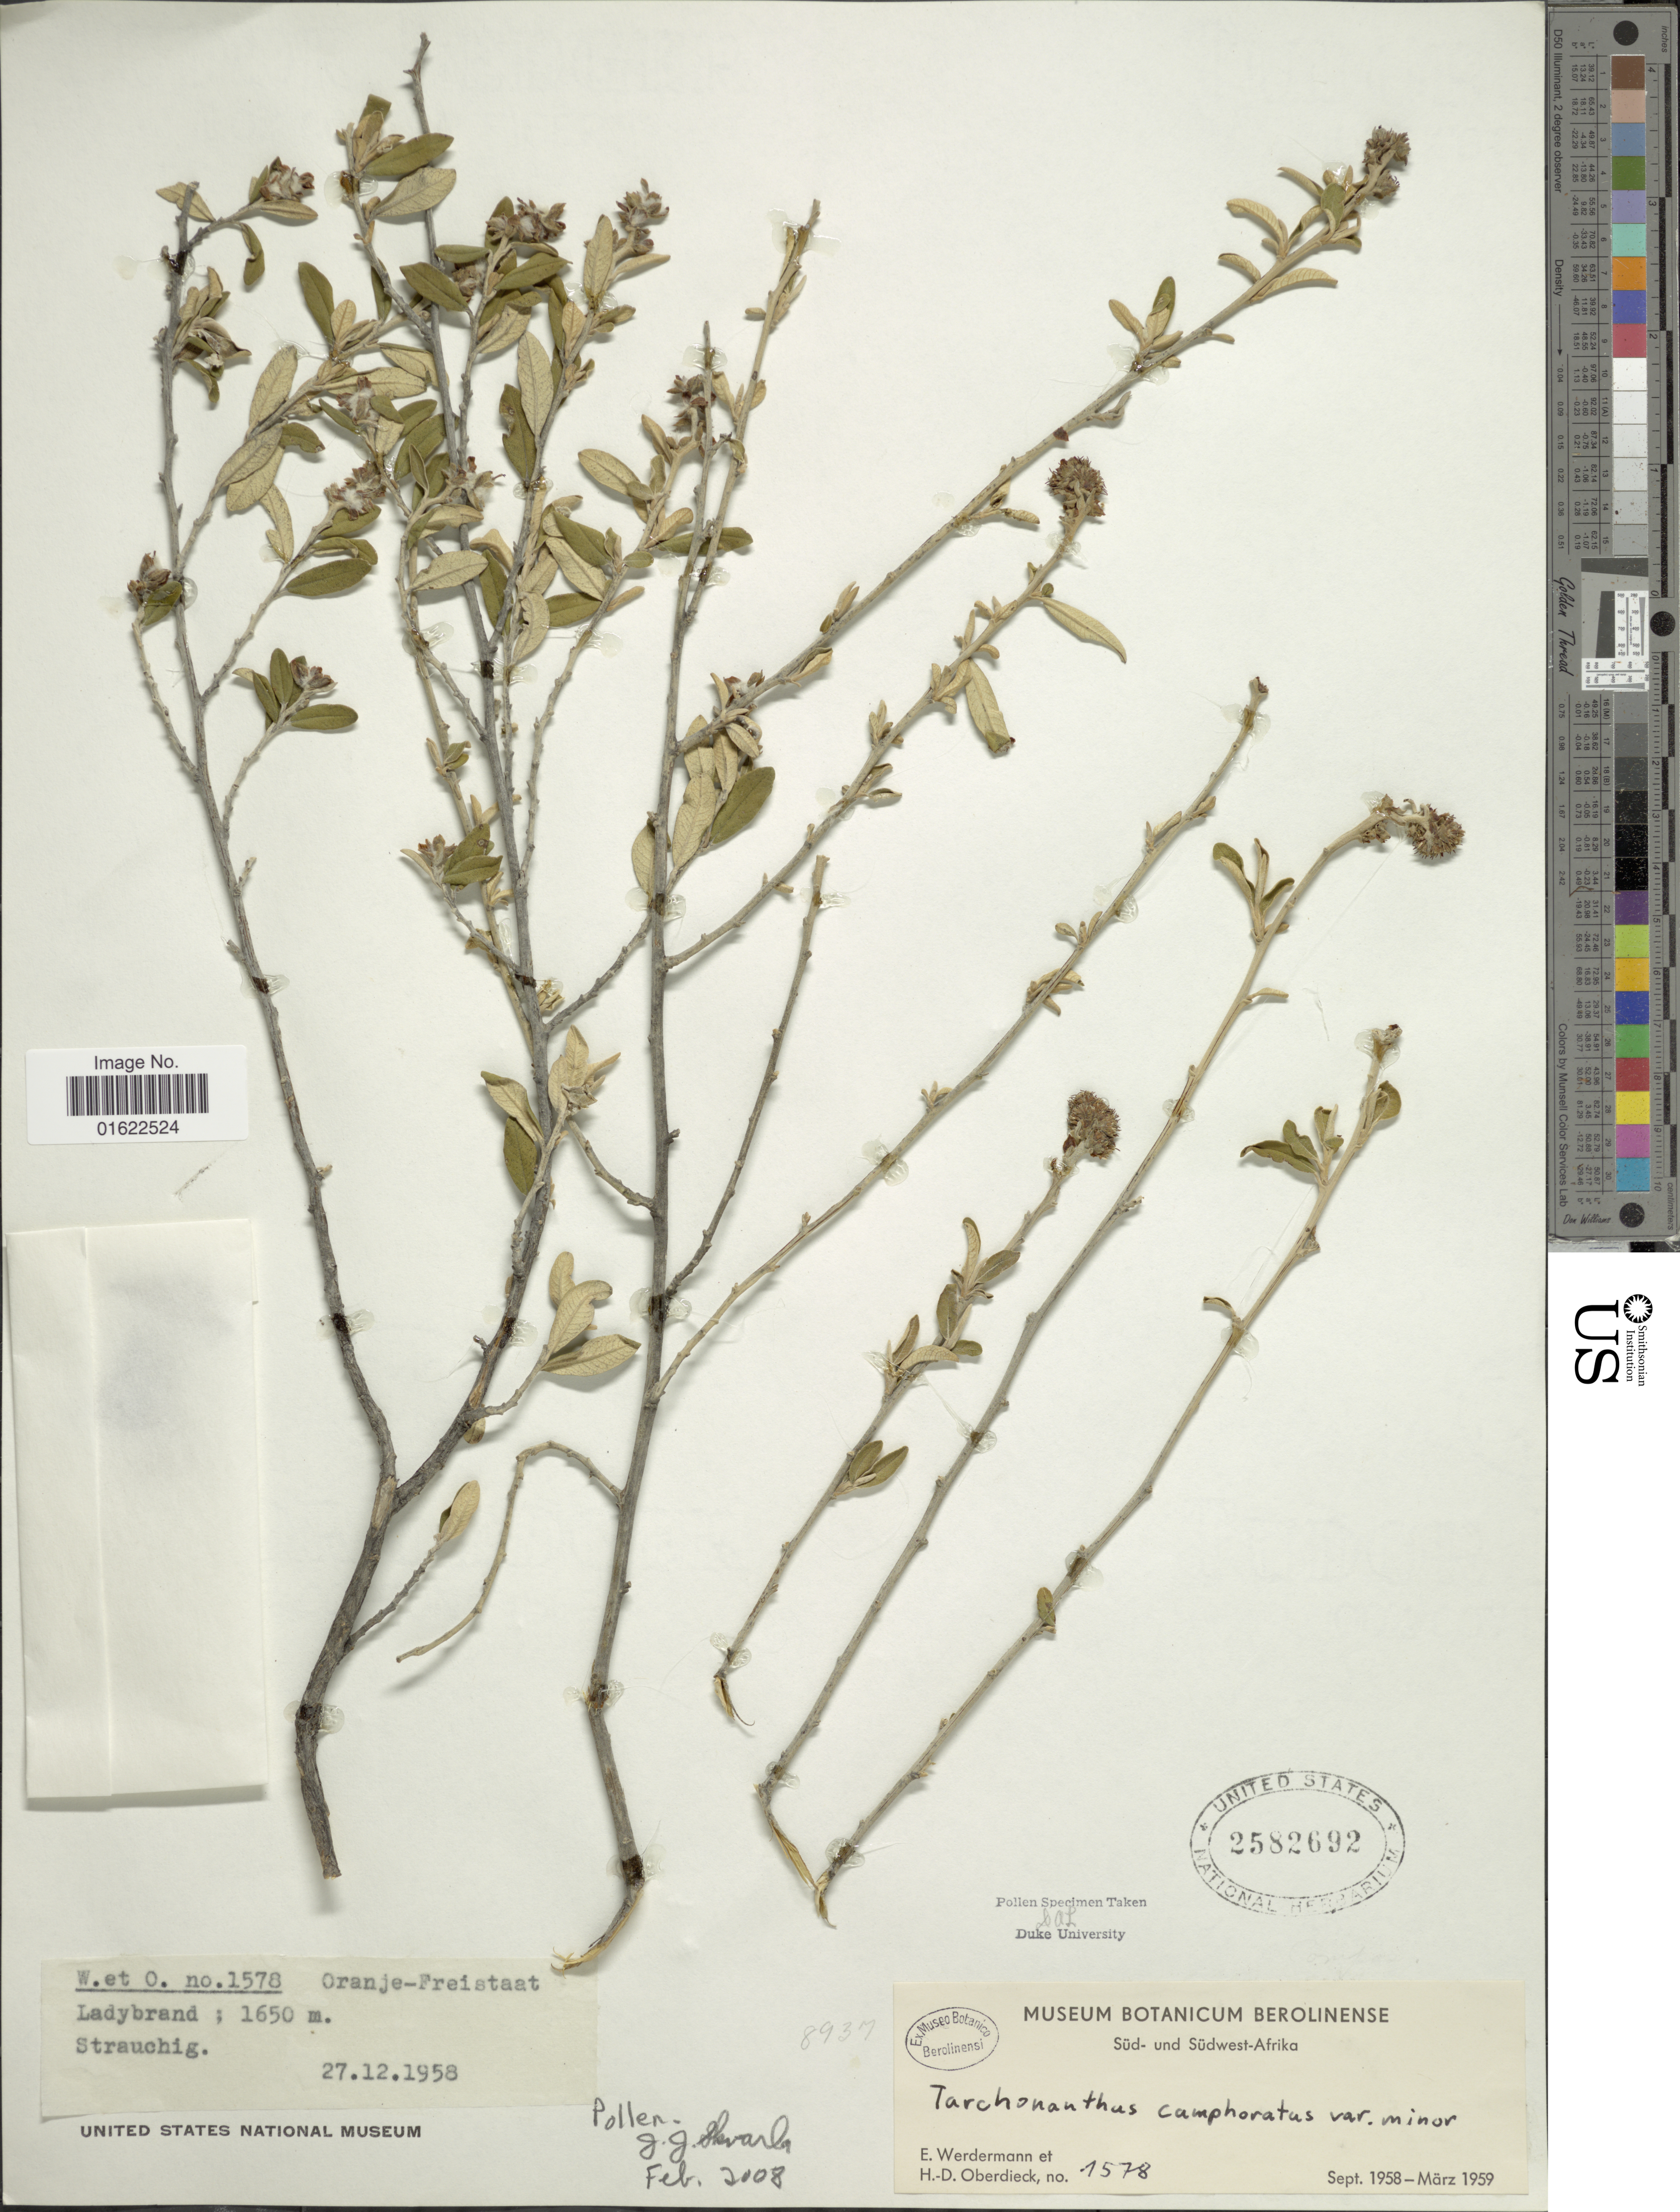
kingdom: Plantae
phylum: Tracheophyta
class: Magnoliopsida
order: Asterales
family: Asteraceae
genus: Tarchonanthus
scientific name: Tarchonanthus camphoratus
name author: L.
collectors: E. Werdermann & H. Oberdieck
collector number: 1578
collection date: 1958-09/1959-03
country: South Africa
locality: Süd - und Südwest-Afrika, Oranje - Freistraat, Ladybrand, Strauchig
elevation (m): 1650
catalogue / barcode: US 2582692